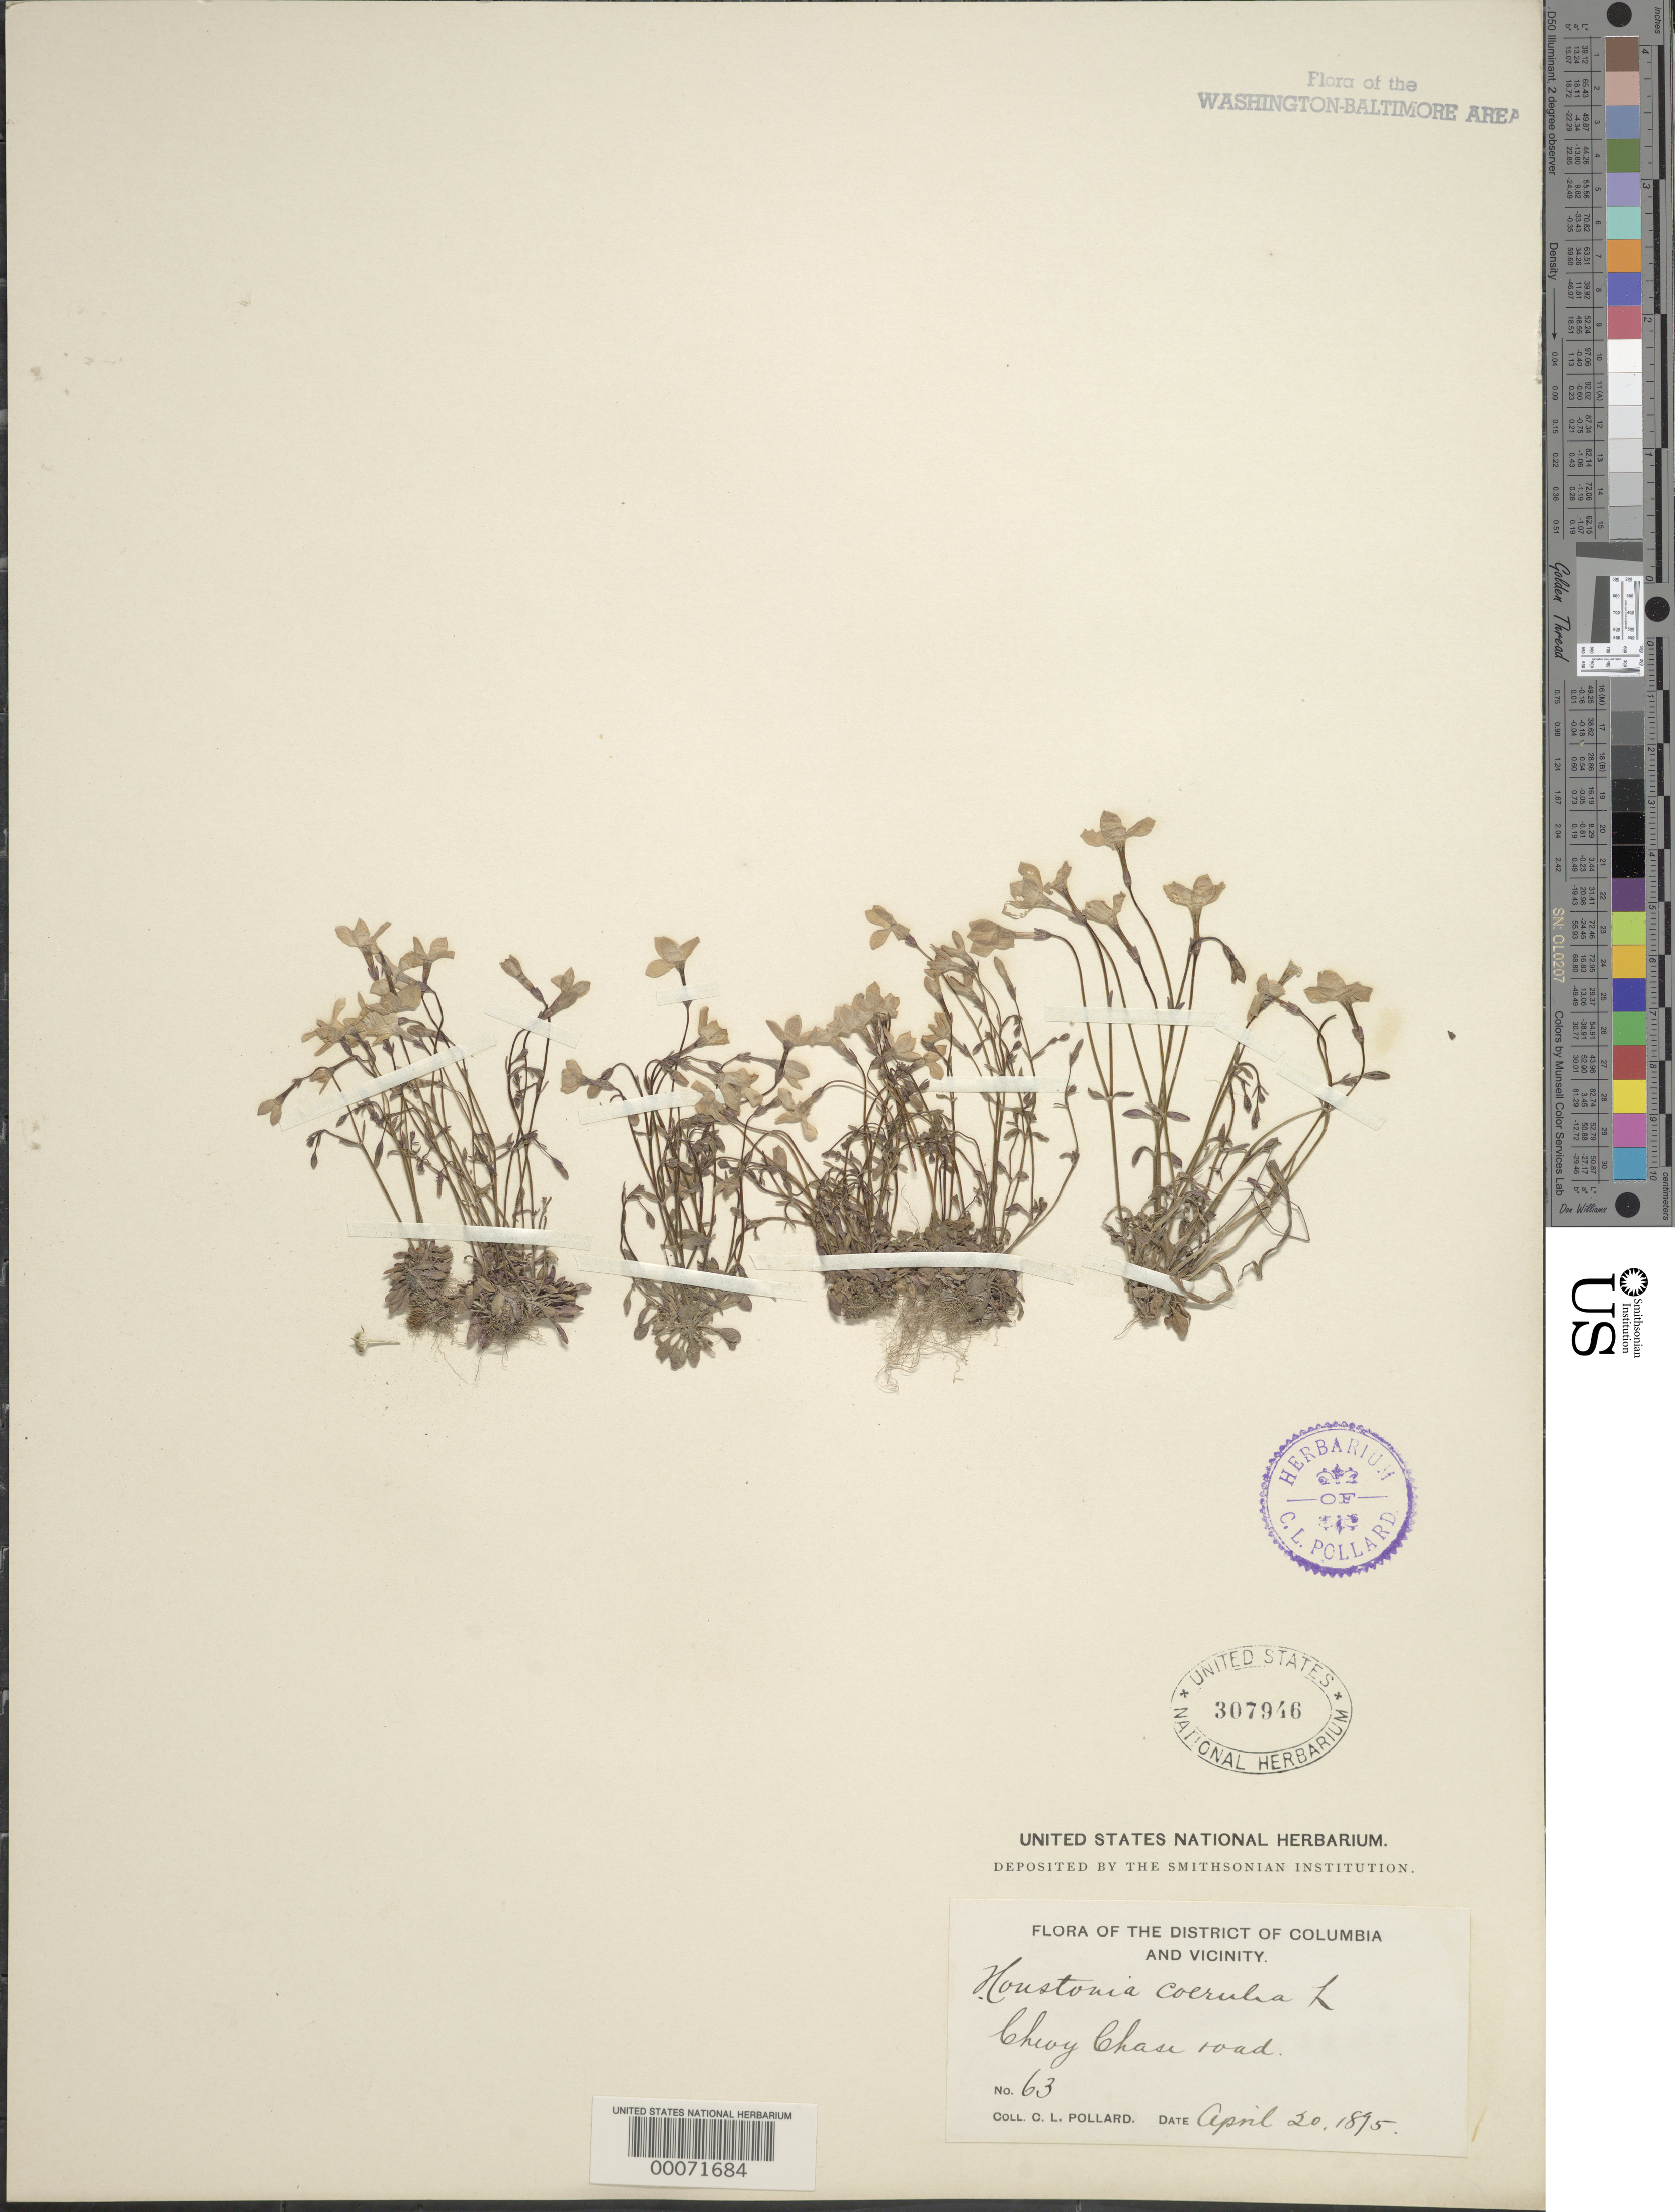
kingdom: Plantae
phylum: Tracheophyta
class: Magnoliopsida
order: Gentianales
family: Rubiaceae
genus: Houstonia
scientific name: Houstonia caerulea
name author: L.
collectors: W. R. Pollard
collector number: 63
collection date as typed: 20 Apr 1895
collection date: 1895-04-20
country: United States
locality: Chevy Chase road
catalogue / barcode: US 307946